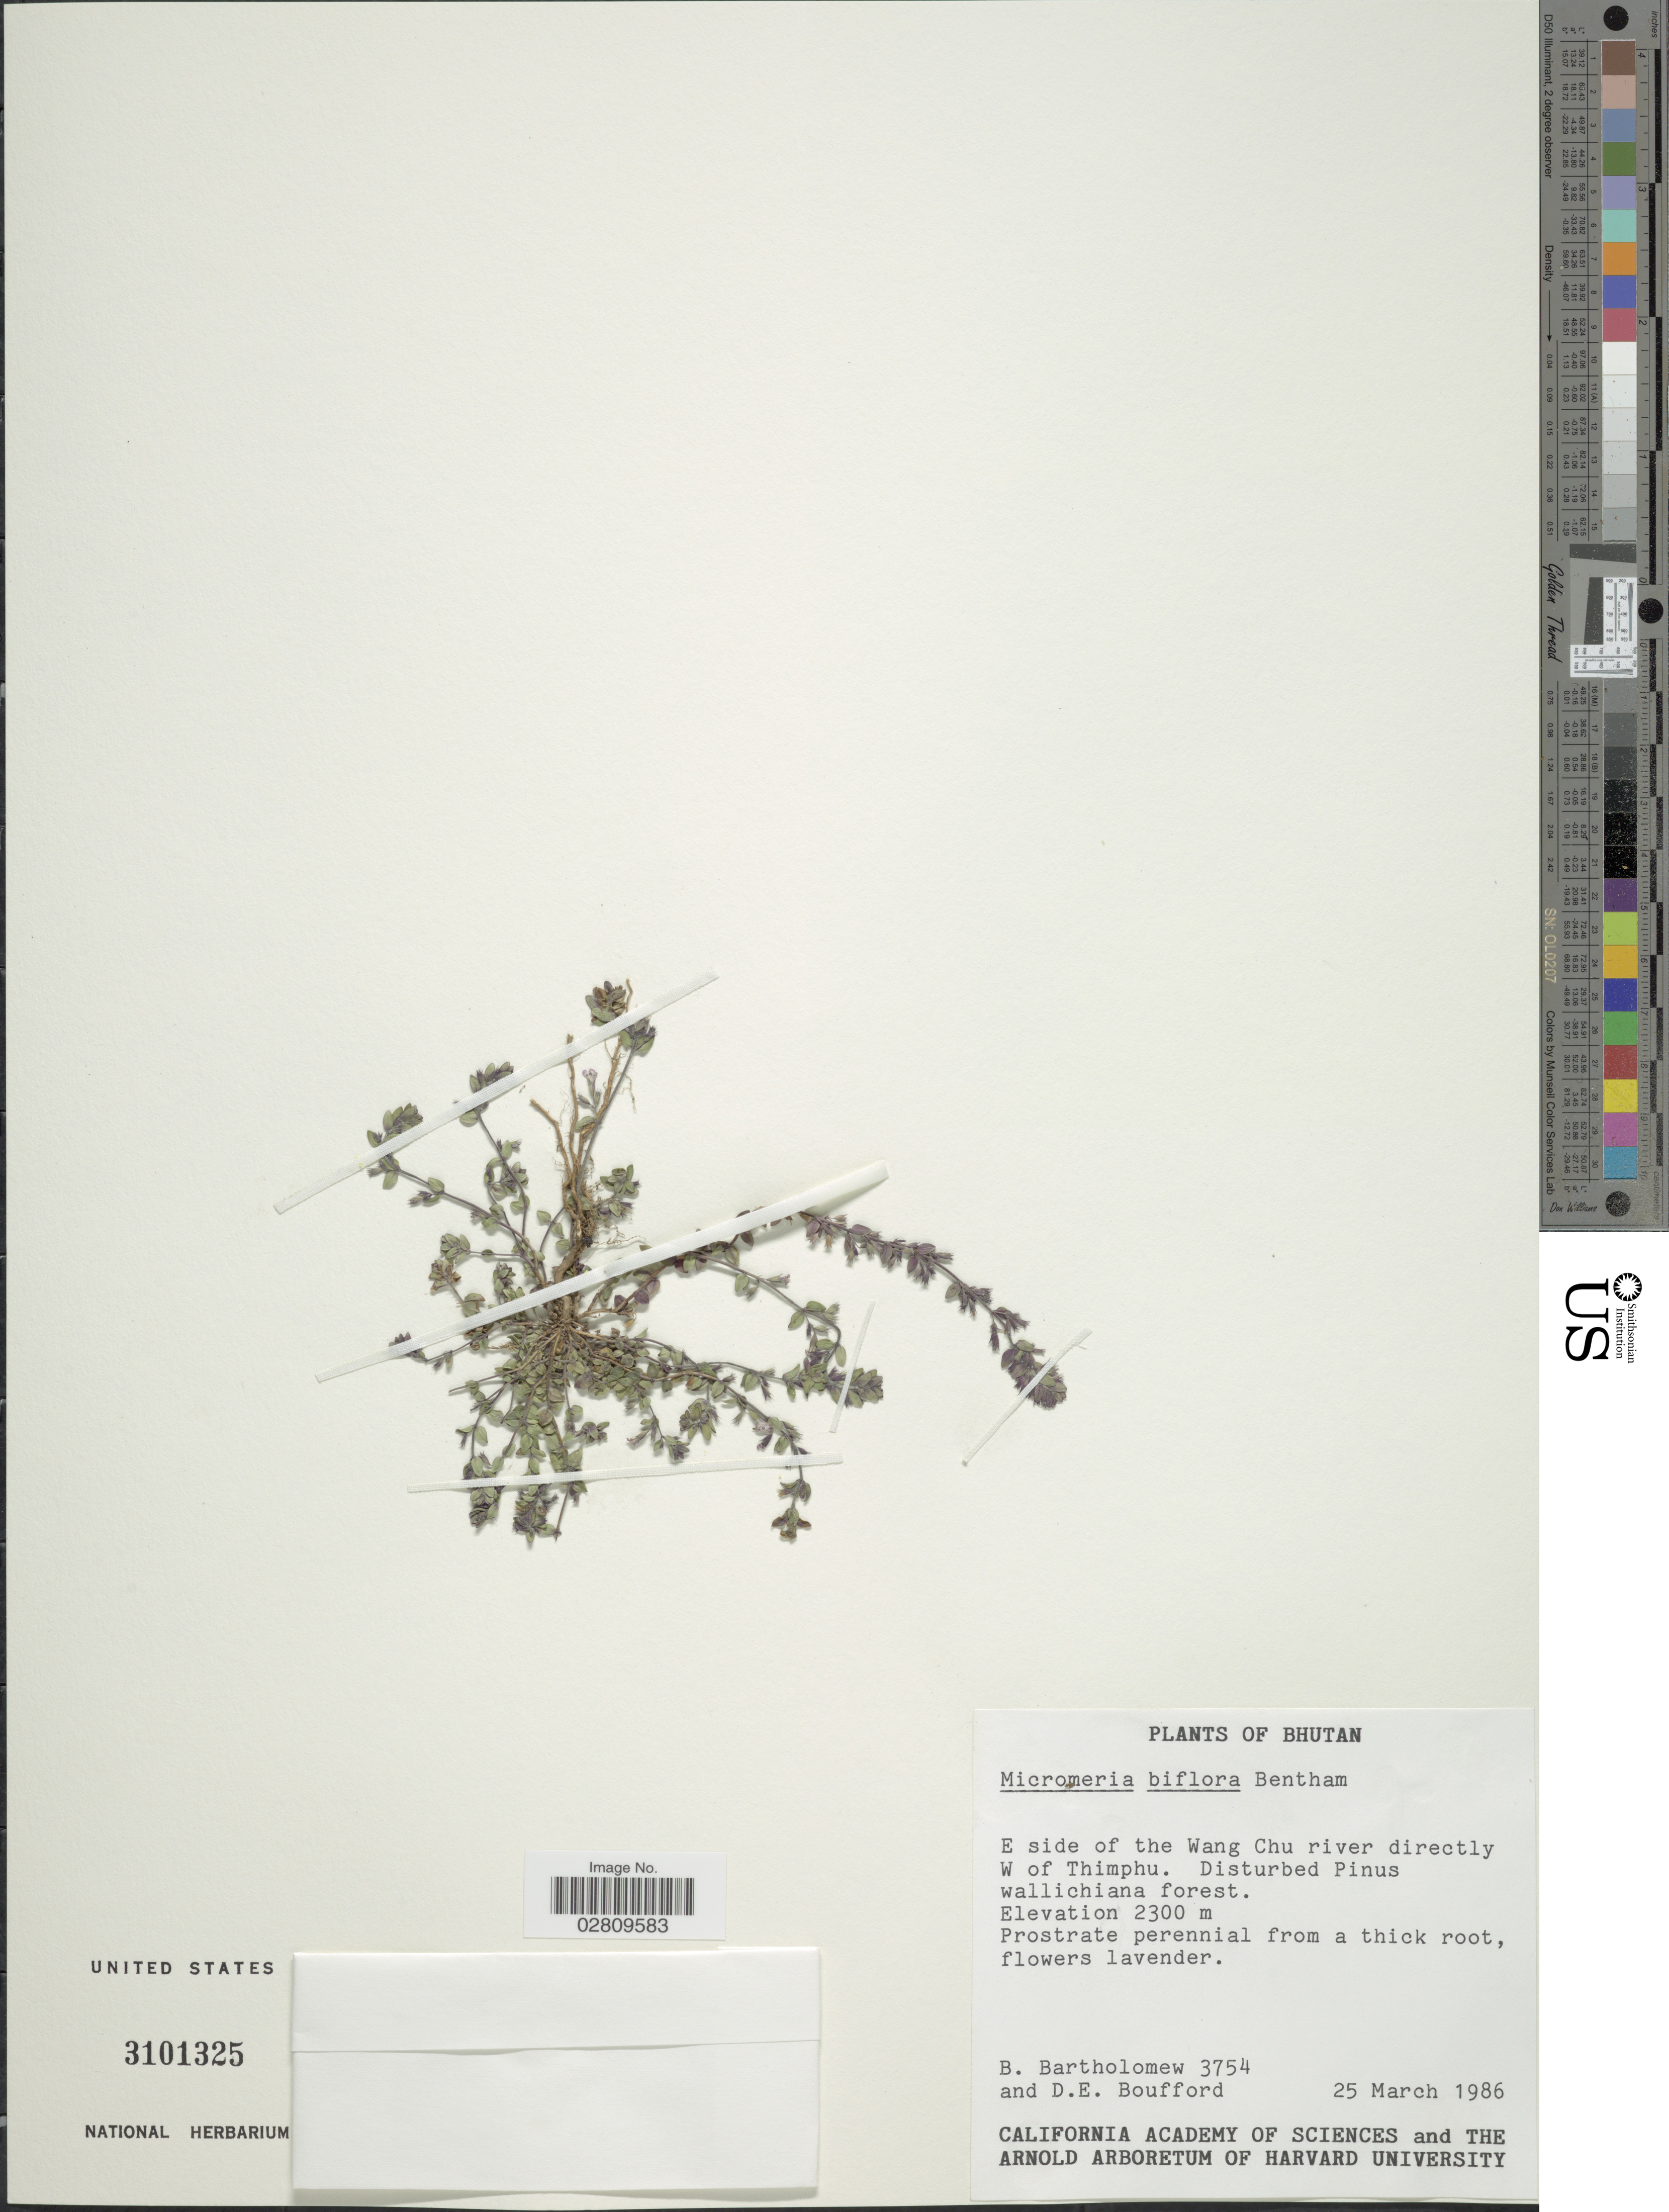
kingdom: Plantae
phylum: Tracheophyta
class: Magnoliopsida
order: Lamiales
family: Lamiaceae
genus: Micromeria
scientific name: Micromeria biflora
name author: (Buch.-Ham. ex D. Don) Benth.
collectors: B. Bartholomew & D. E. Boufford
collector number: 3754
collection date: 1986-03-25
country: Bhutan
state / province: Thimphu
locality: E side of the Wang Chu river directly W of Thimphu.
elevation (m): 2300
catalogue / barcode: US 3101325